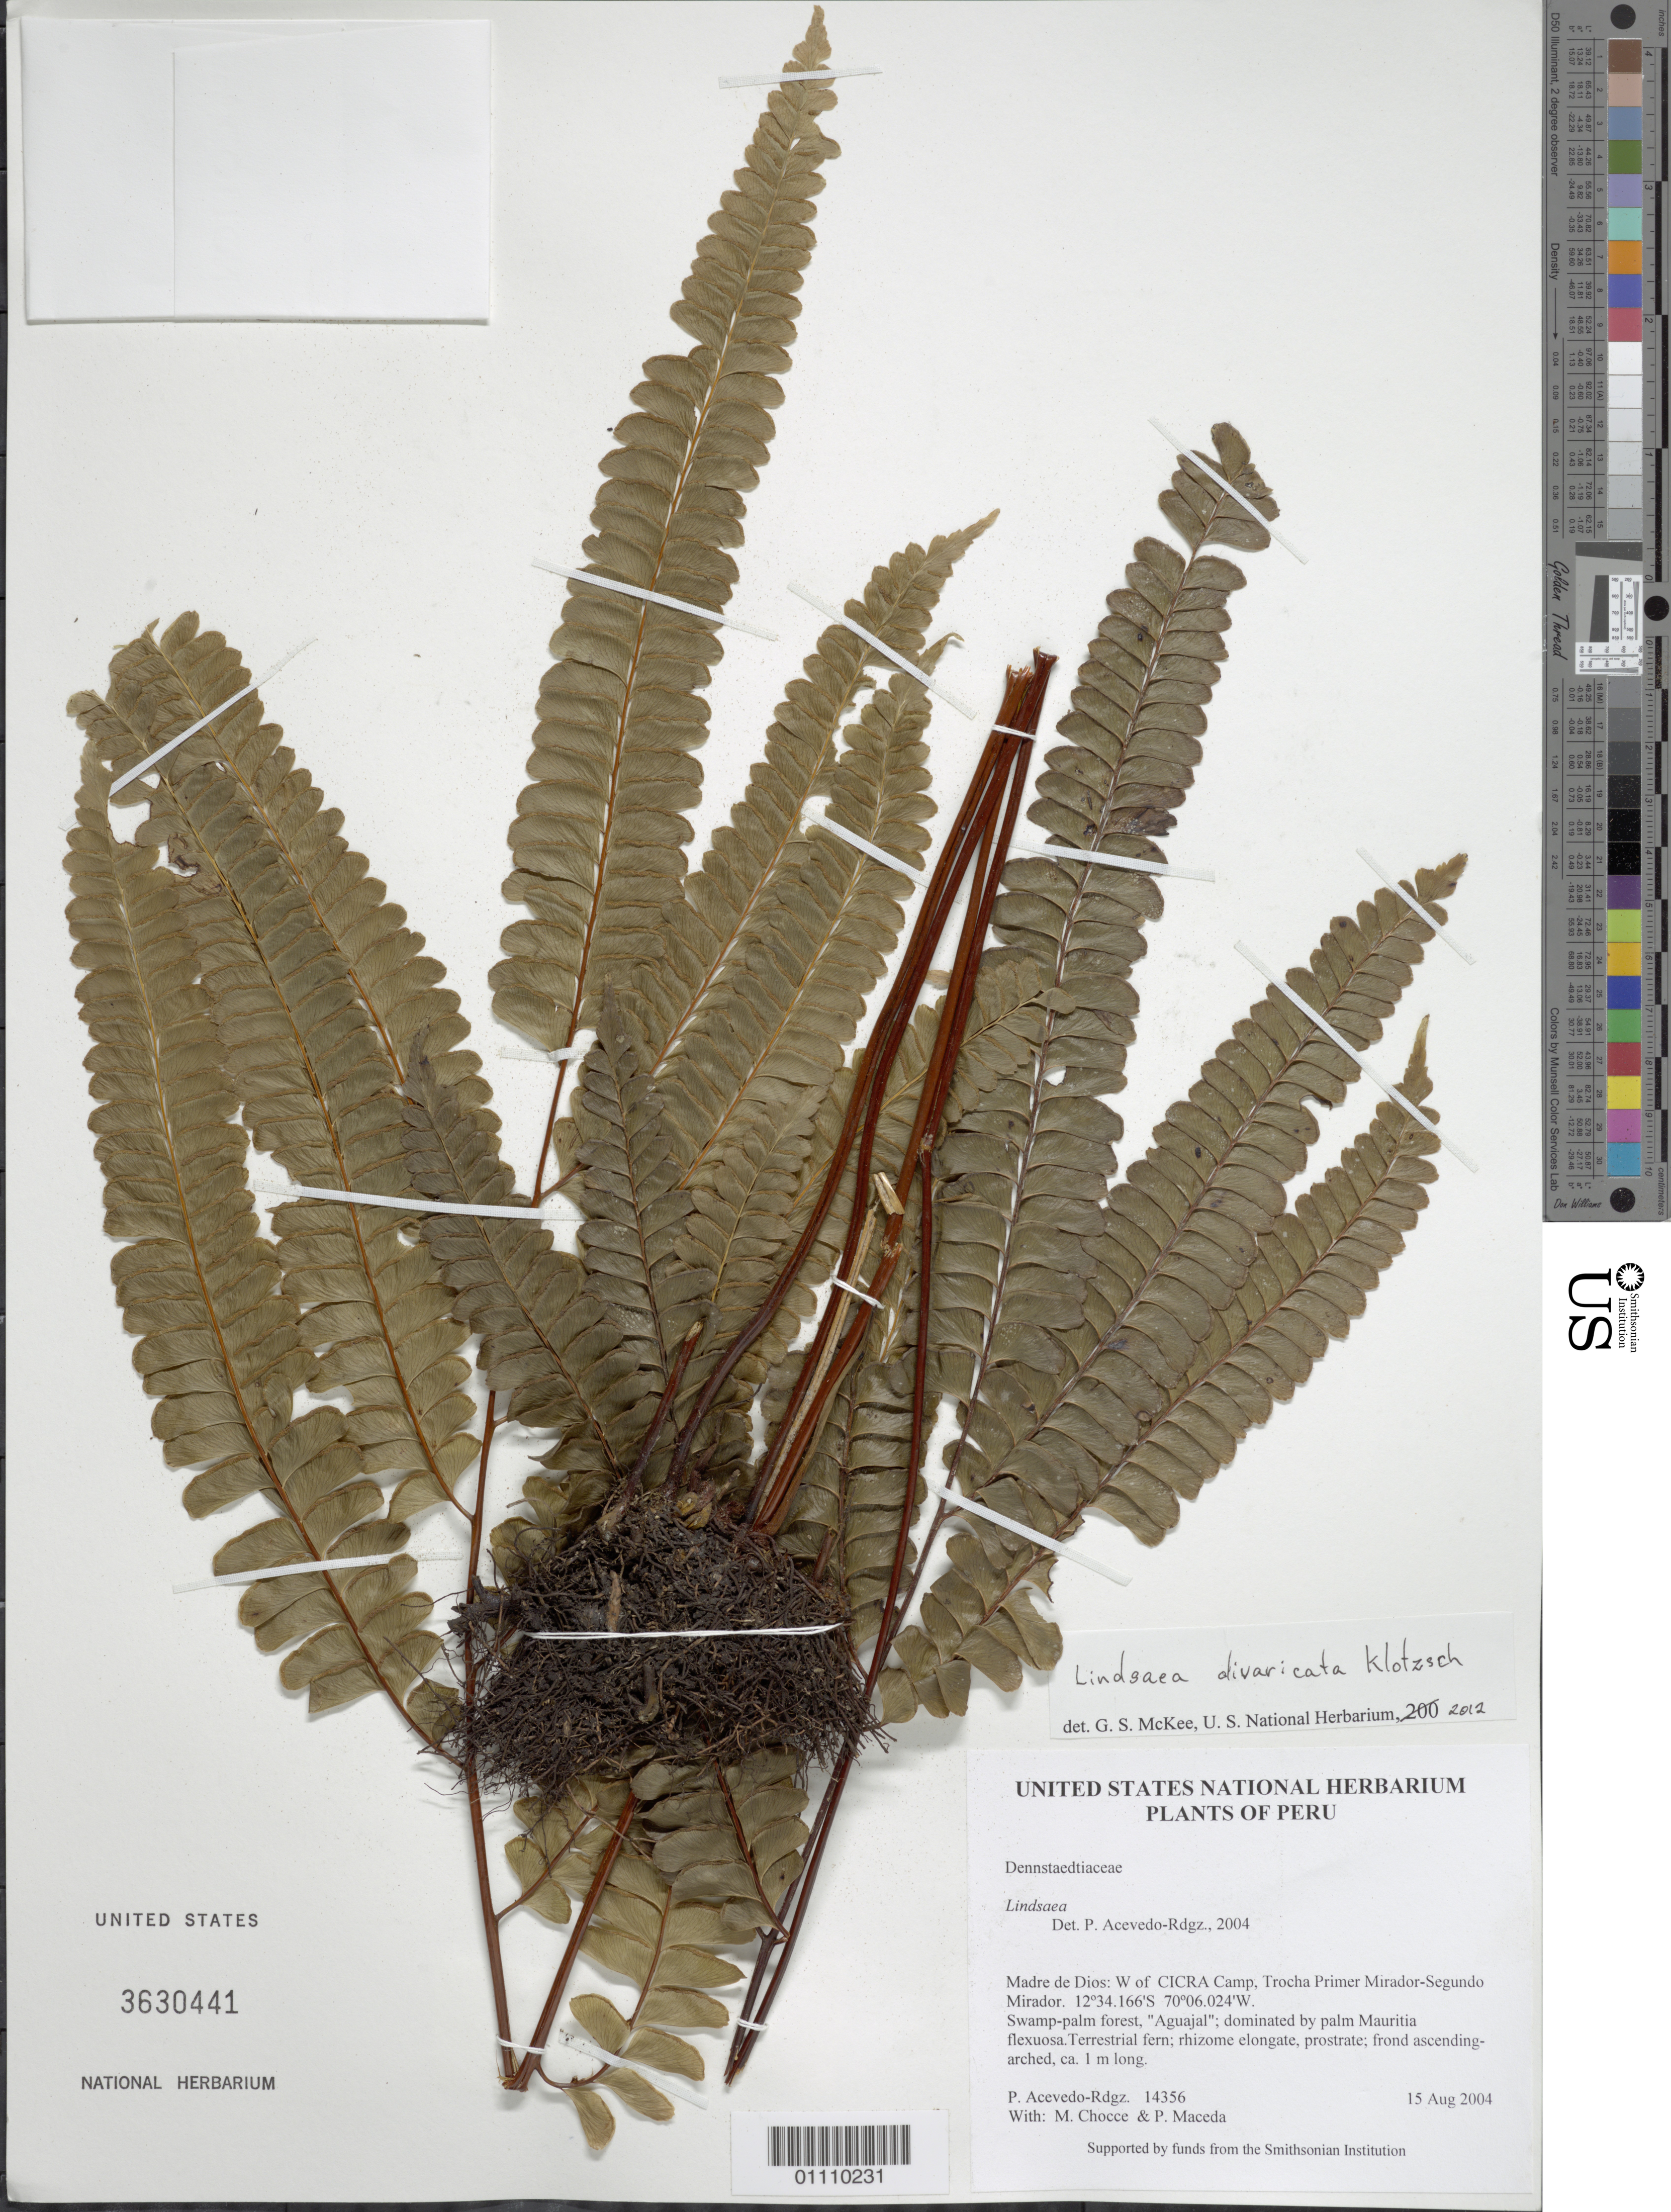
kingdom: Plantae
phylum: Tracheophyta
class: Polypodiopsida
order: Polypodiales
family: Lindsaeaceae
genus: Lindsaea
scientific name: Lindsaea divaricata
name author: Klotzsch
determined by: McKee, G. S., (US), NMNH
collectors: P. Acevedo-Rodr., M. Chocce & P. Maceda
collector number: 14356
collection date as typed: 15 Aug 2004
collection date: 2004-08-15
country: Peru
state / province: Madre de Dios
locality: Madre de Dios: W of CICRA Camp, Trocha Primer Mirador-Segundo Mirador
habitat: Swamp-palm forest, "Aguajal"; dominated by palm Mauritia flexuosa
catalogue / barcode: US 3630441